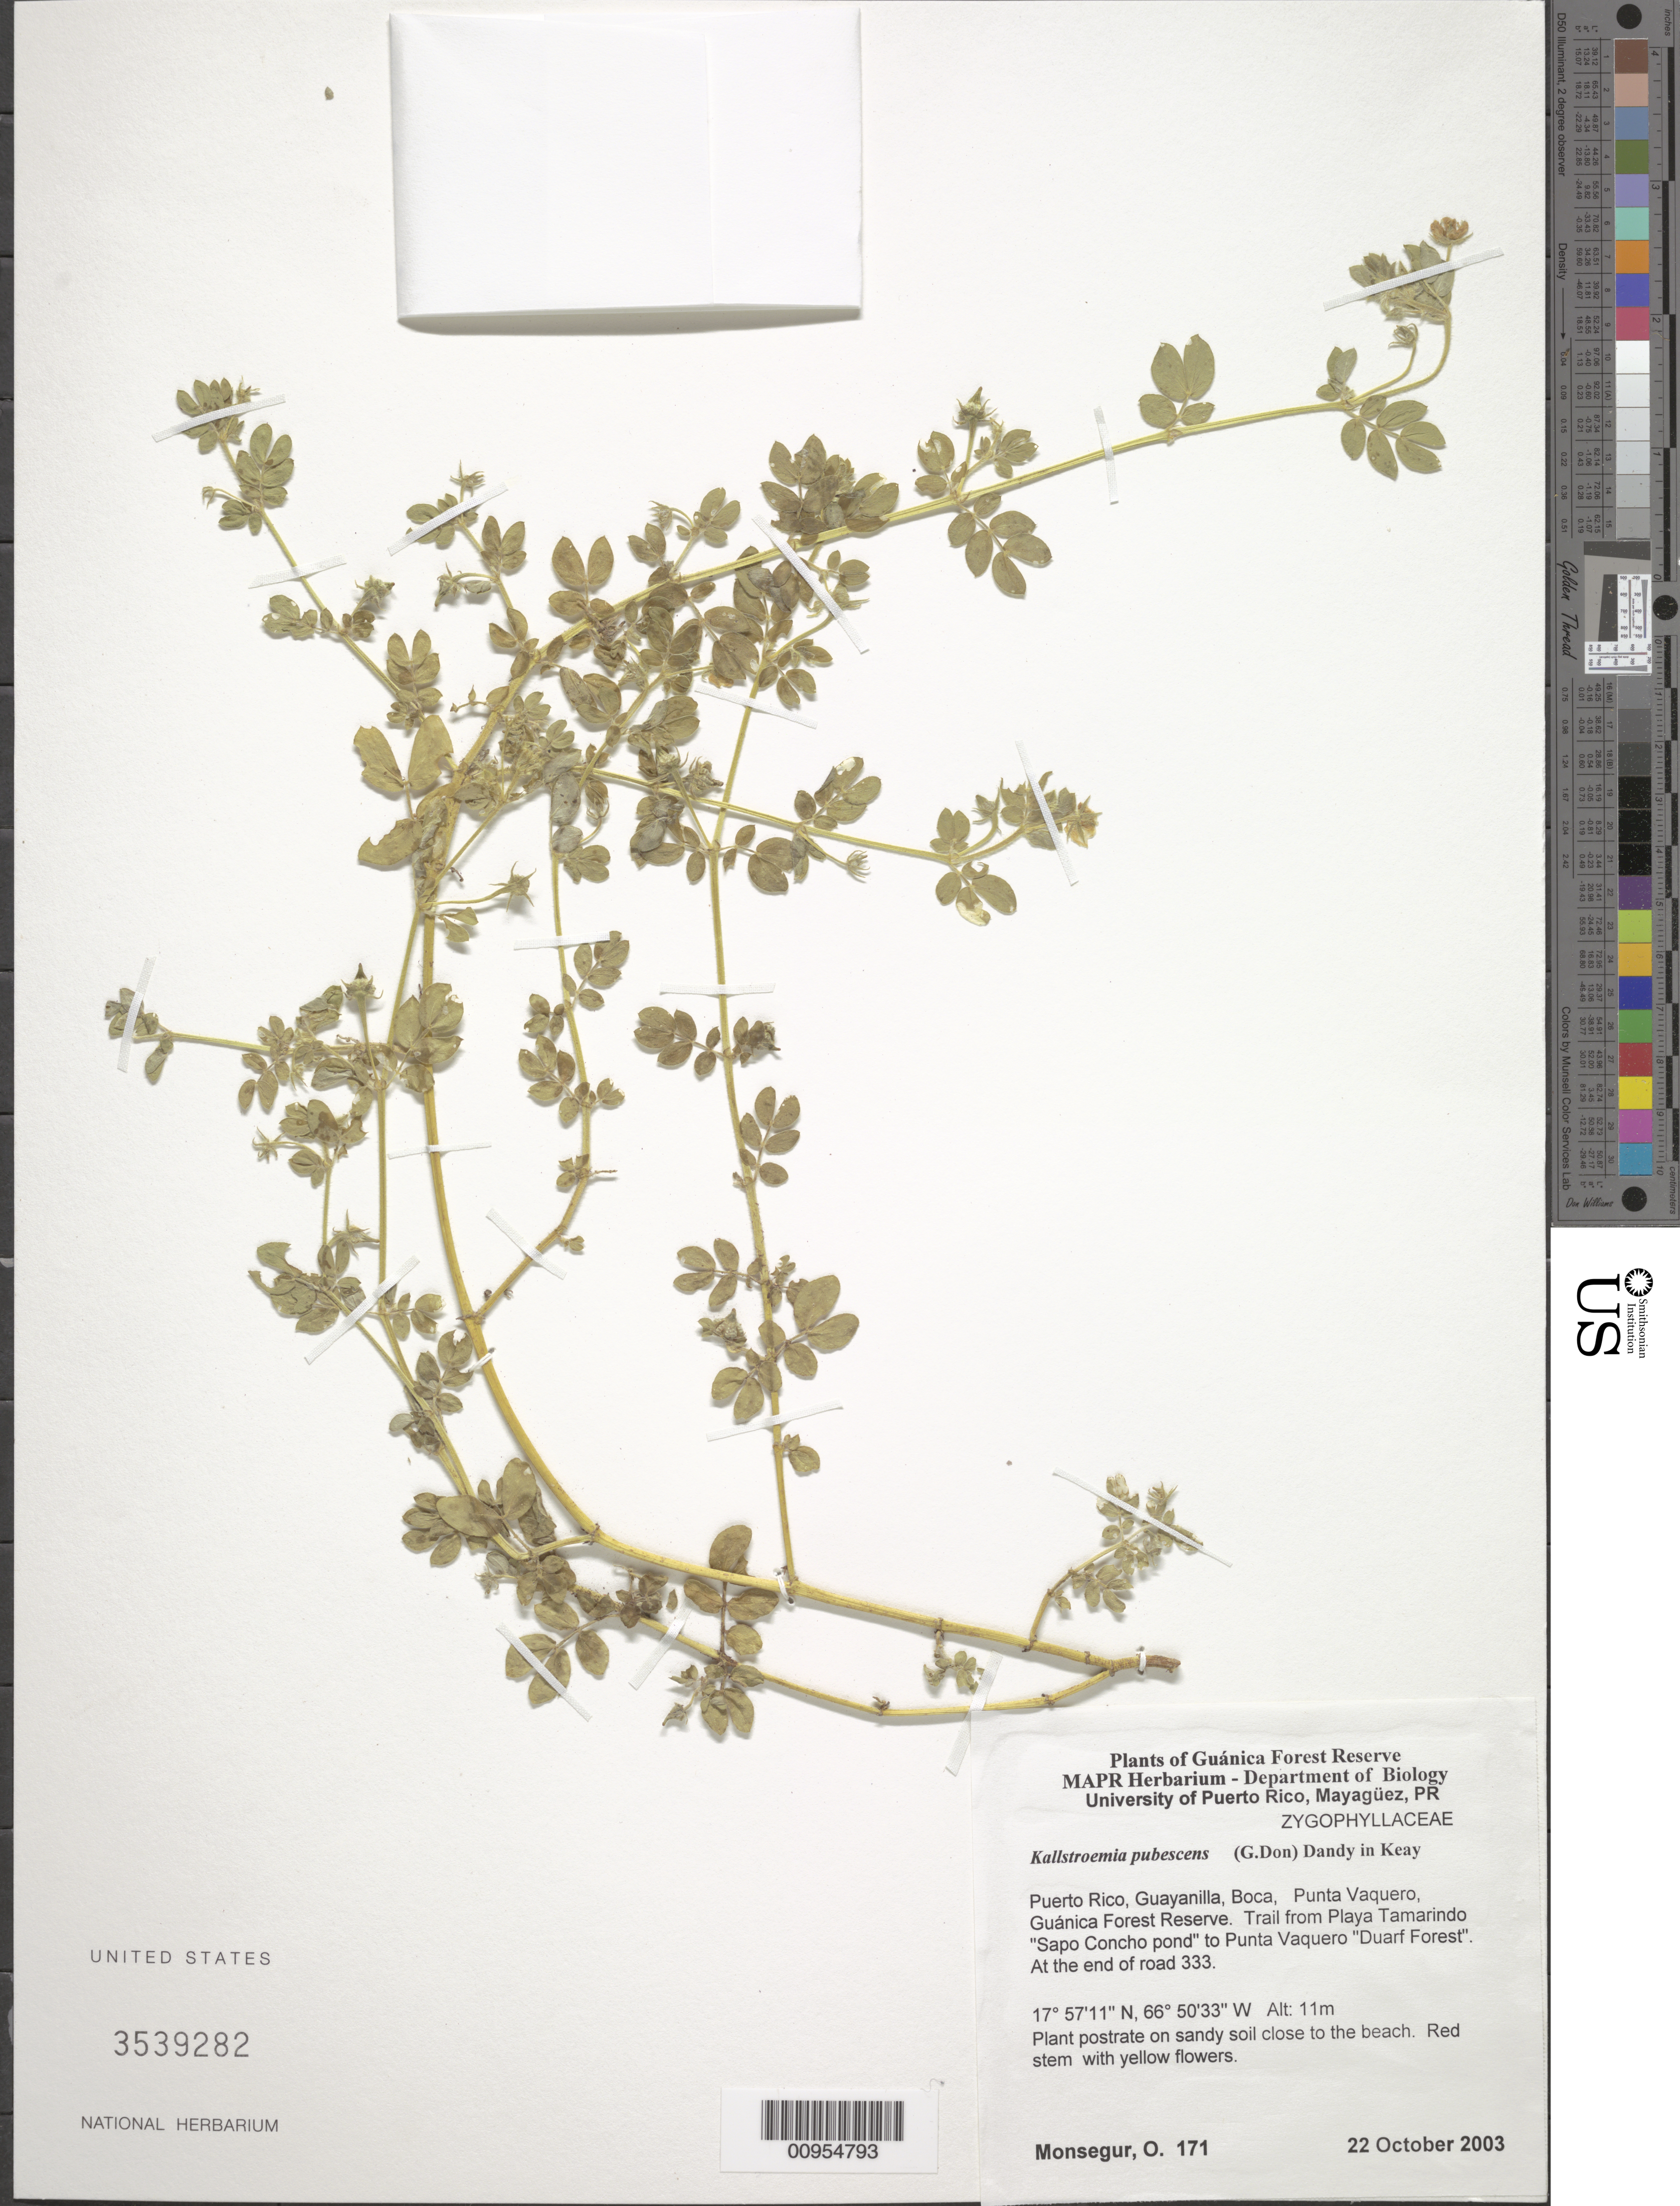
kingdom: Plantae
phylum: Tracheophyta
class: Magnoliopsida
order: Zygophyllales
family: Zygophyllaceae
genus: Kallstroemia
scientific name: Kallstroemia pubescens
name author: (G. Don) Dandy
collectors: O. Monsegur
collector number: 171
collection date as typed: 22 Oct 2003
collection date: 2003-10-22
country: Puerto Rico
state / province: Guayanilla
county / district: Boca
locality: Guánica Forest Reserve. Punta Vaquero. Trail from Playa Tamarindo "Sapo Concho pond" to Punta Vaquero "Dwarf Forest". At the end of road 333.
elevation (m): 11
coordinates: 17.57107, 66.5033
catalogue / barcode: US 3539282